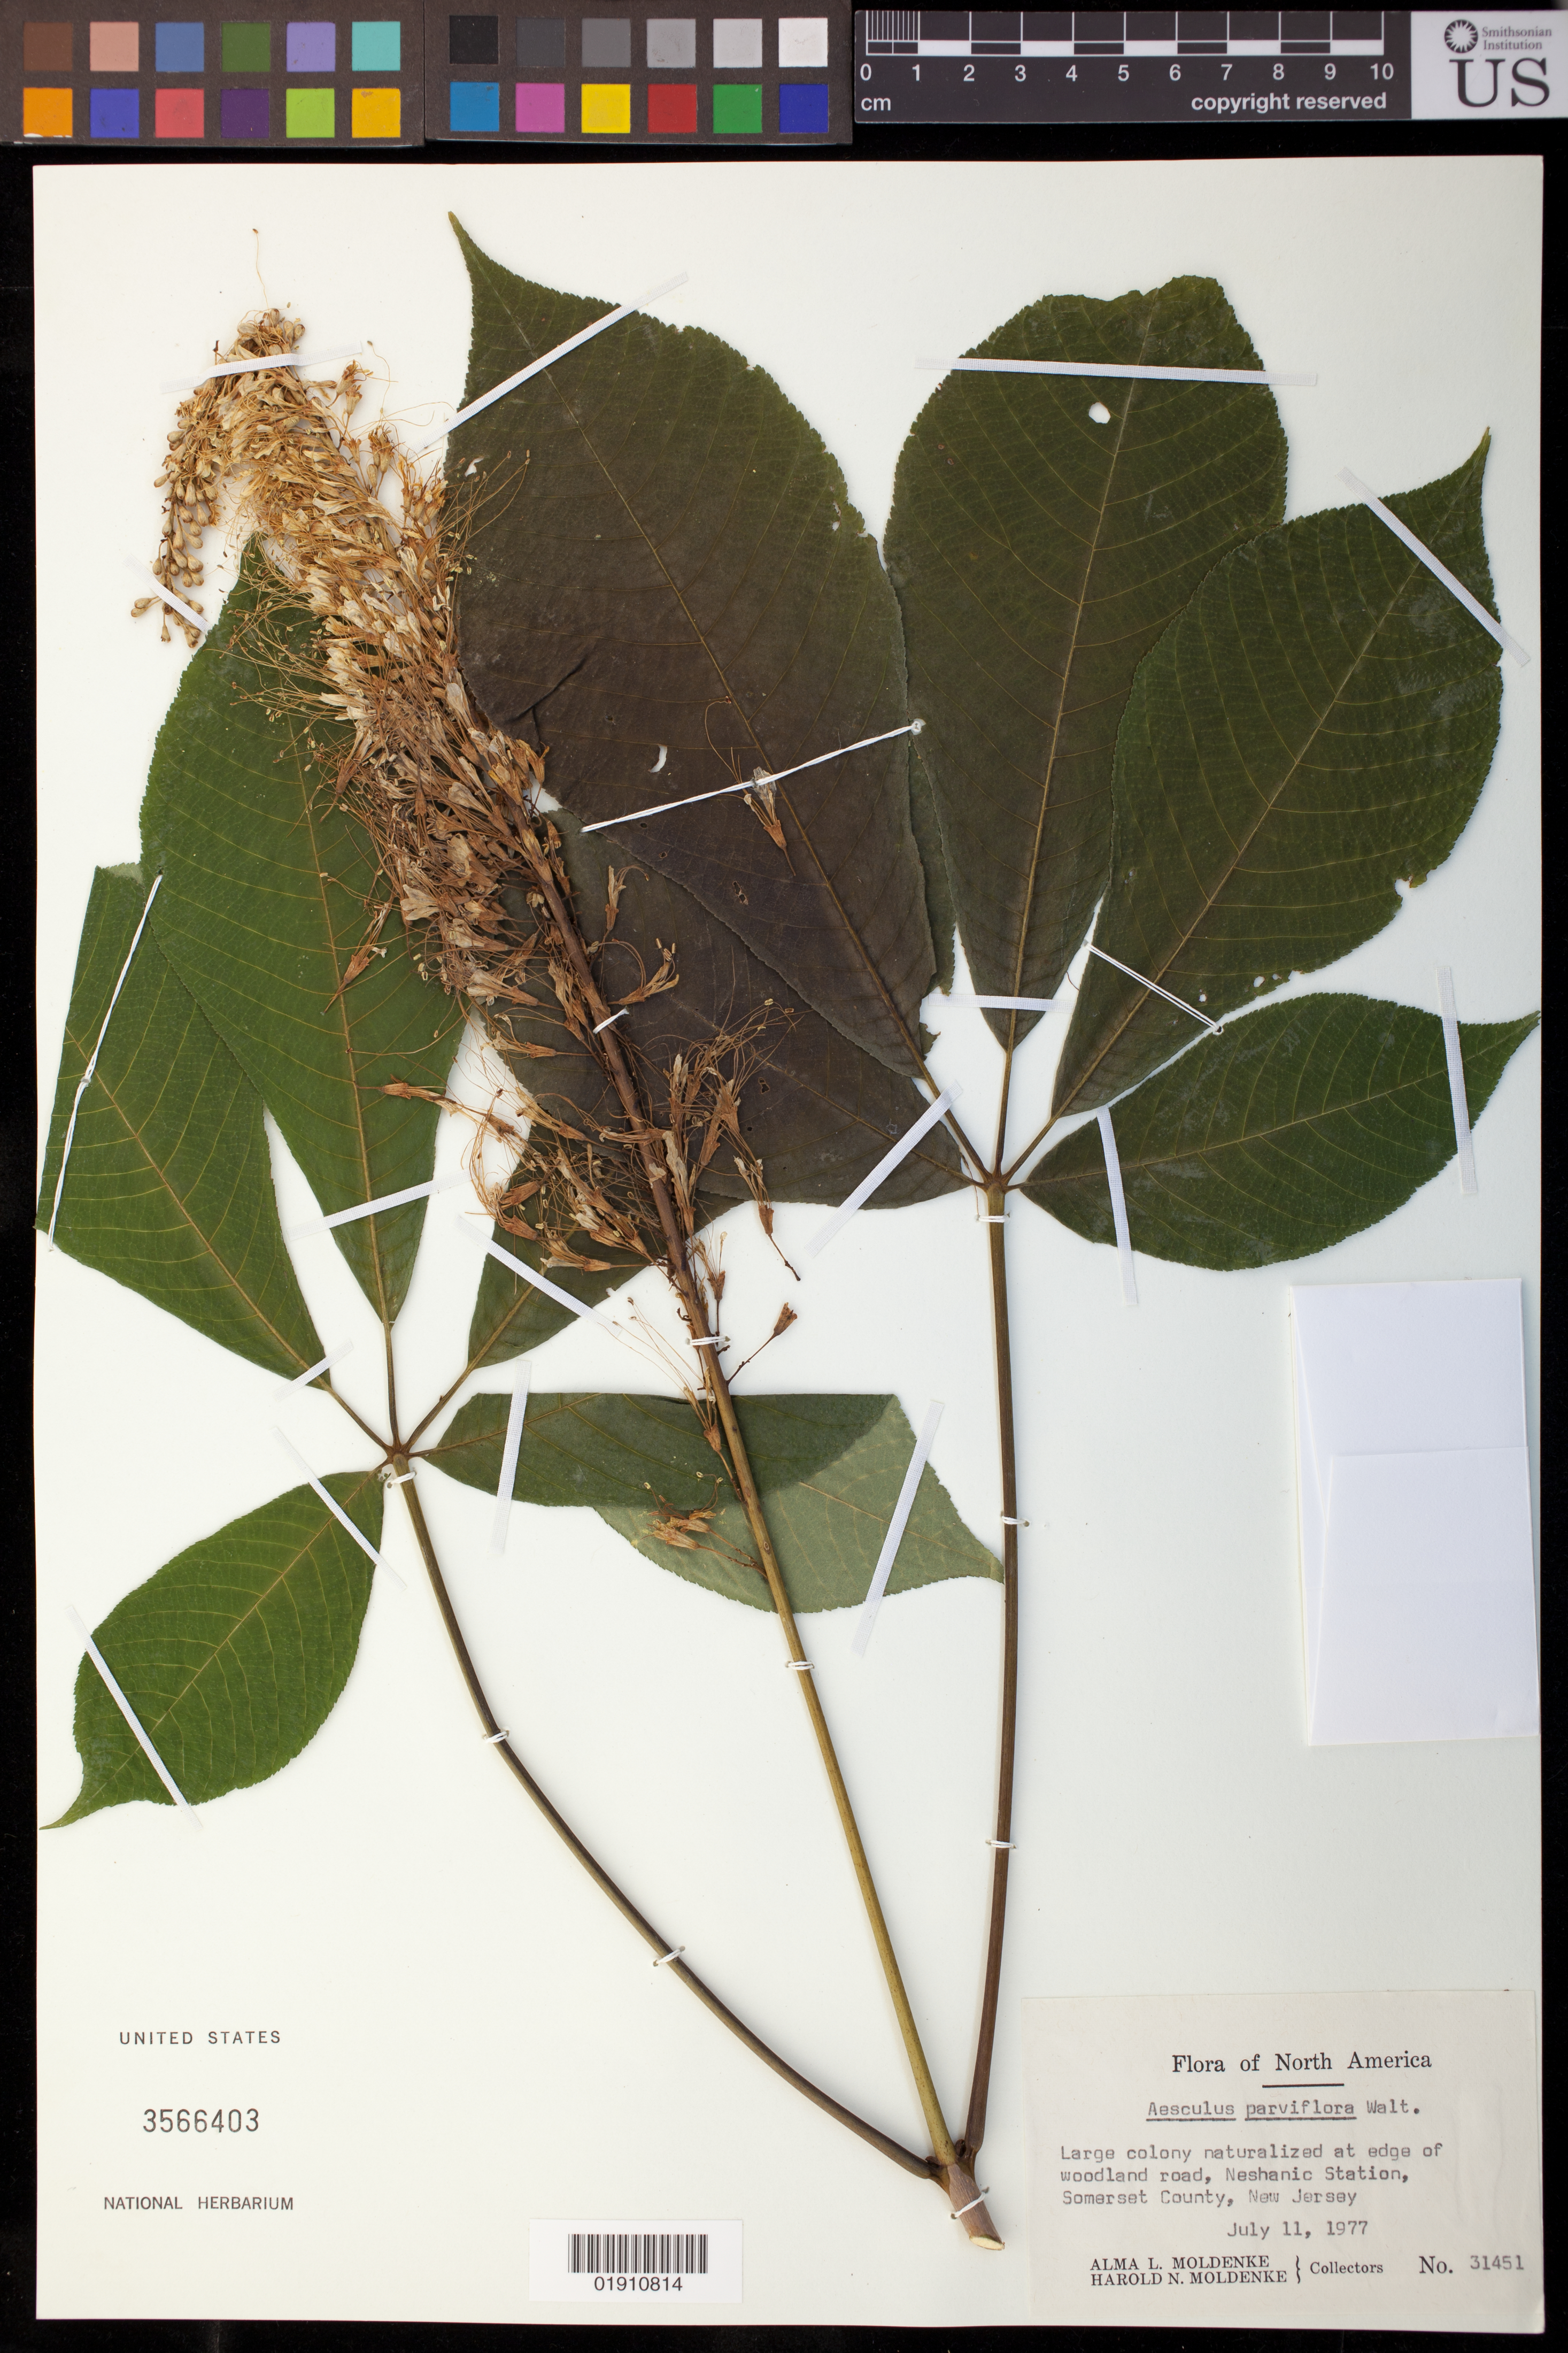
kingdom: Plantae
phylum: Tracheophyta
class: Magnoliopsida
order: Sapindales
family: Sapindaceae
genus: Aesculus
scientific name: Aesculus parviflora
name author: Walter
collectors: A. L. Moldenke & H. N. Moldenke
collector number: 31451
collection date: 1977-07-11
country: United States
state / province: New Jersey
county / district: Somerset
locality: at edge of woodland road, Neshanic Station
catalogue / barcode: US 3566403